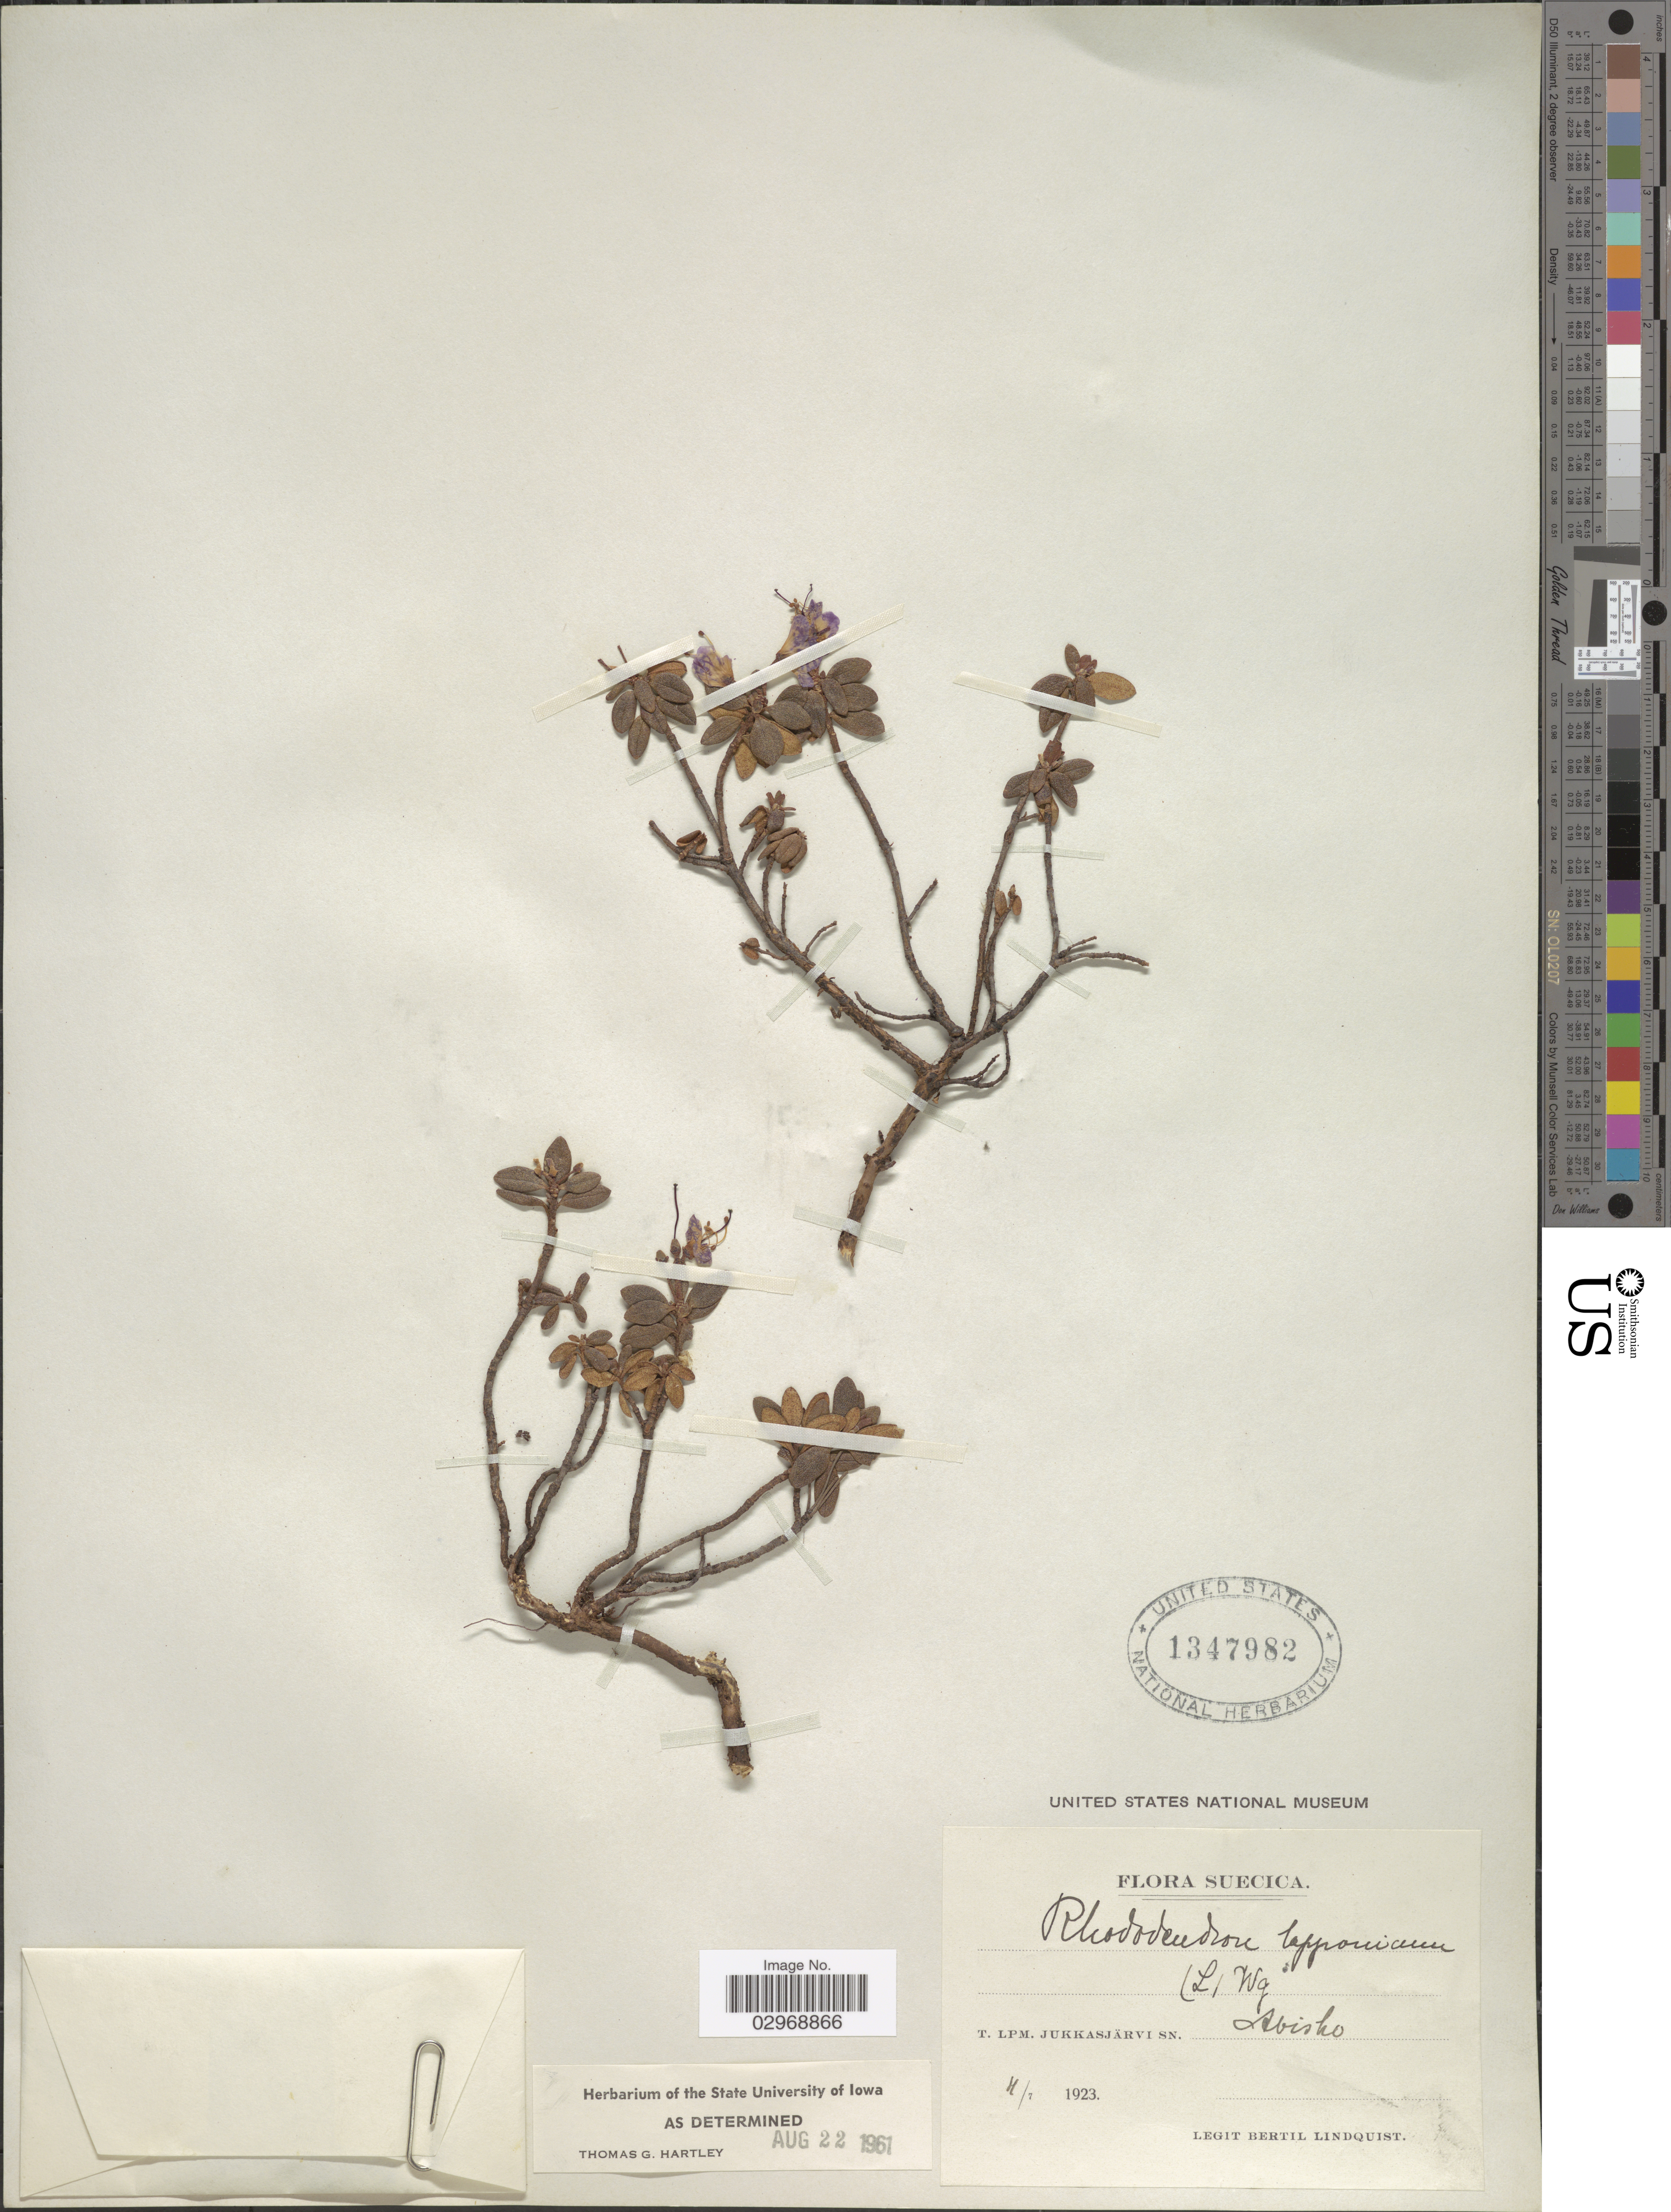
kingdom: Plantae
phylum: Tracheophyta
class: Magnoliopsida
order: Ericales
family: Ericaceae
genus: Rhododendron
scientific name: Rhododendron lapponicum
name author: (L.) Wahlenb.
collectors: B. Lindquist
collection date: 1923-07-11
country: Sweden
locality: Suecica.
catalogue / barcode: US 1347982